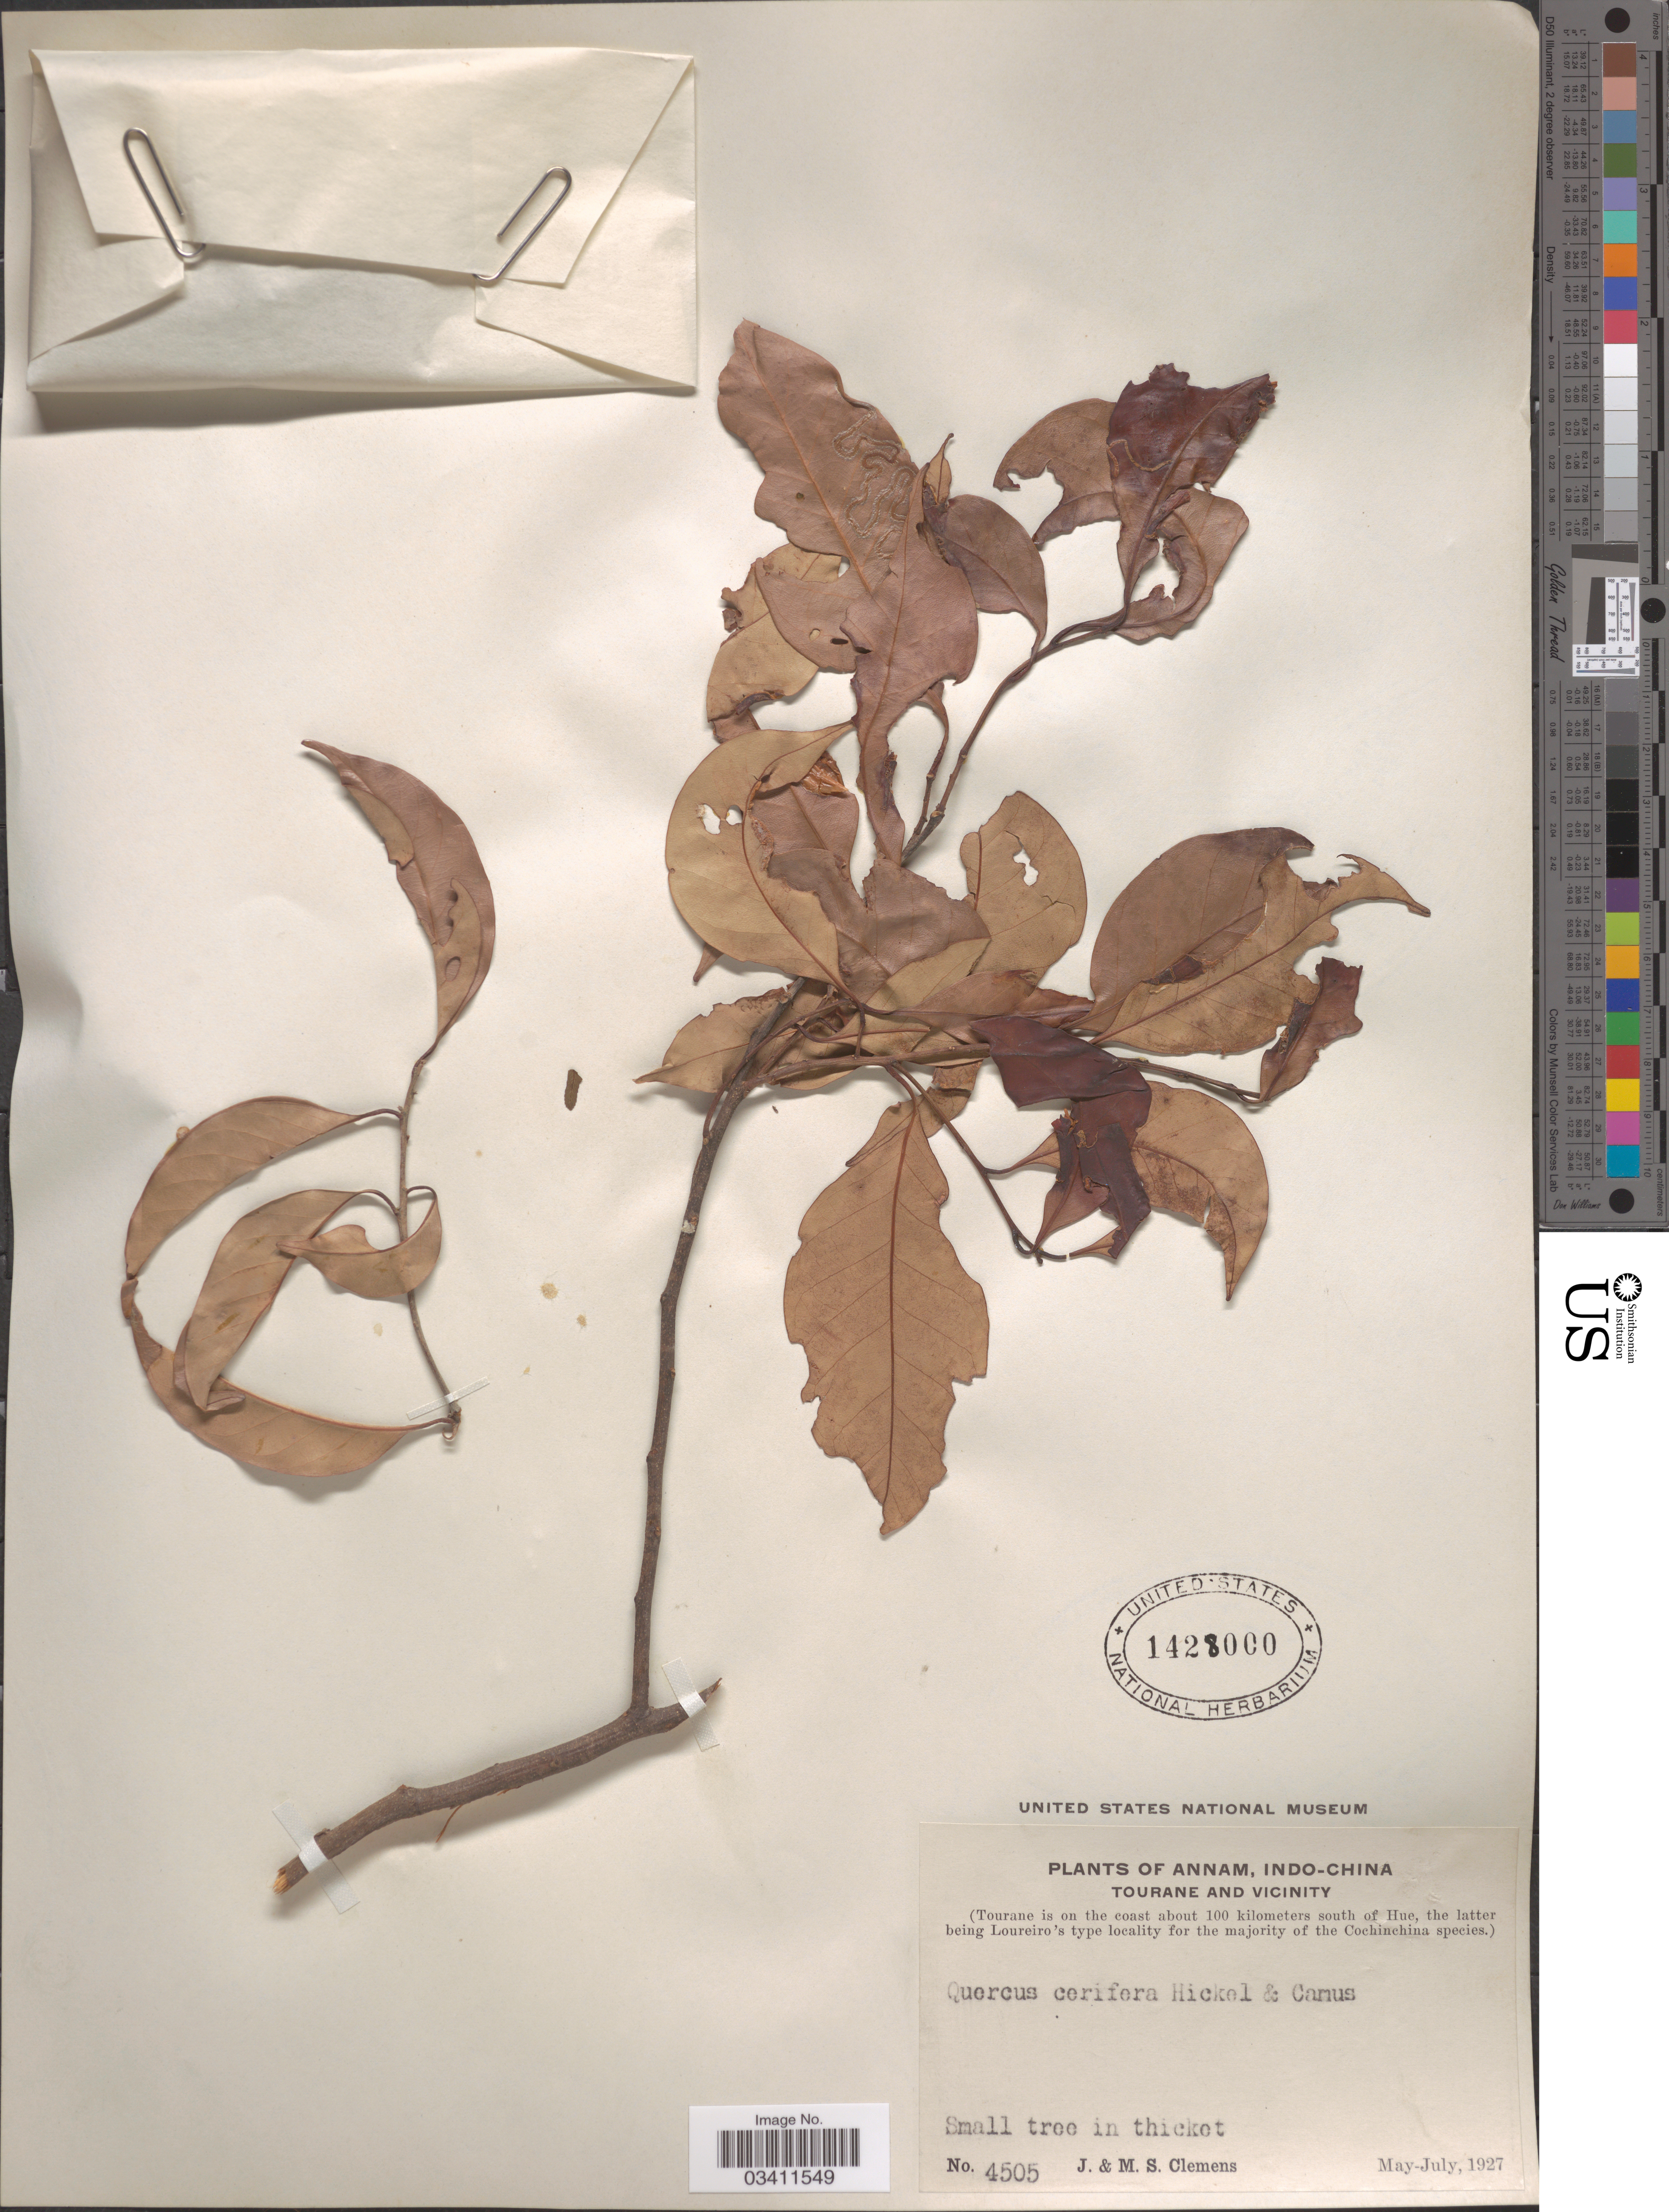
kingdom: Plantae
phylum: Tracheophyta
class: Magnoliopsida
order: Fagales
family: Fagaceae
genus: Quercus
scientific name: Quercus cerifera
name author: Trel.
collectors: J. Clemens & M. S. Clemens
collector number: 4505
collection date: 1927-05/1927-07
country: Vietnam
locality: Annam, Indo-China. Tourane and vicinity. (Tourane is on the coast about 100 kilometers south of Hue).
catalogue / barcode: US 1428000